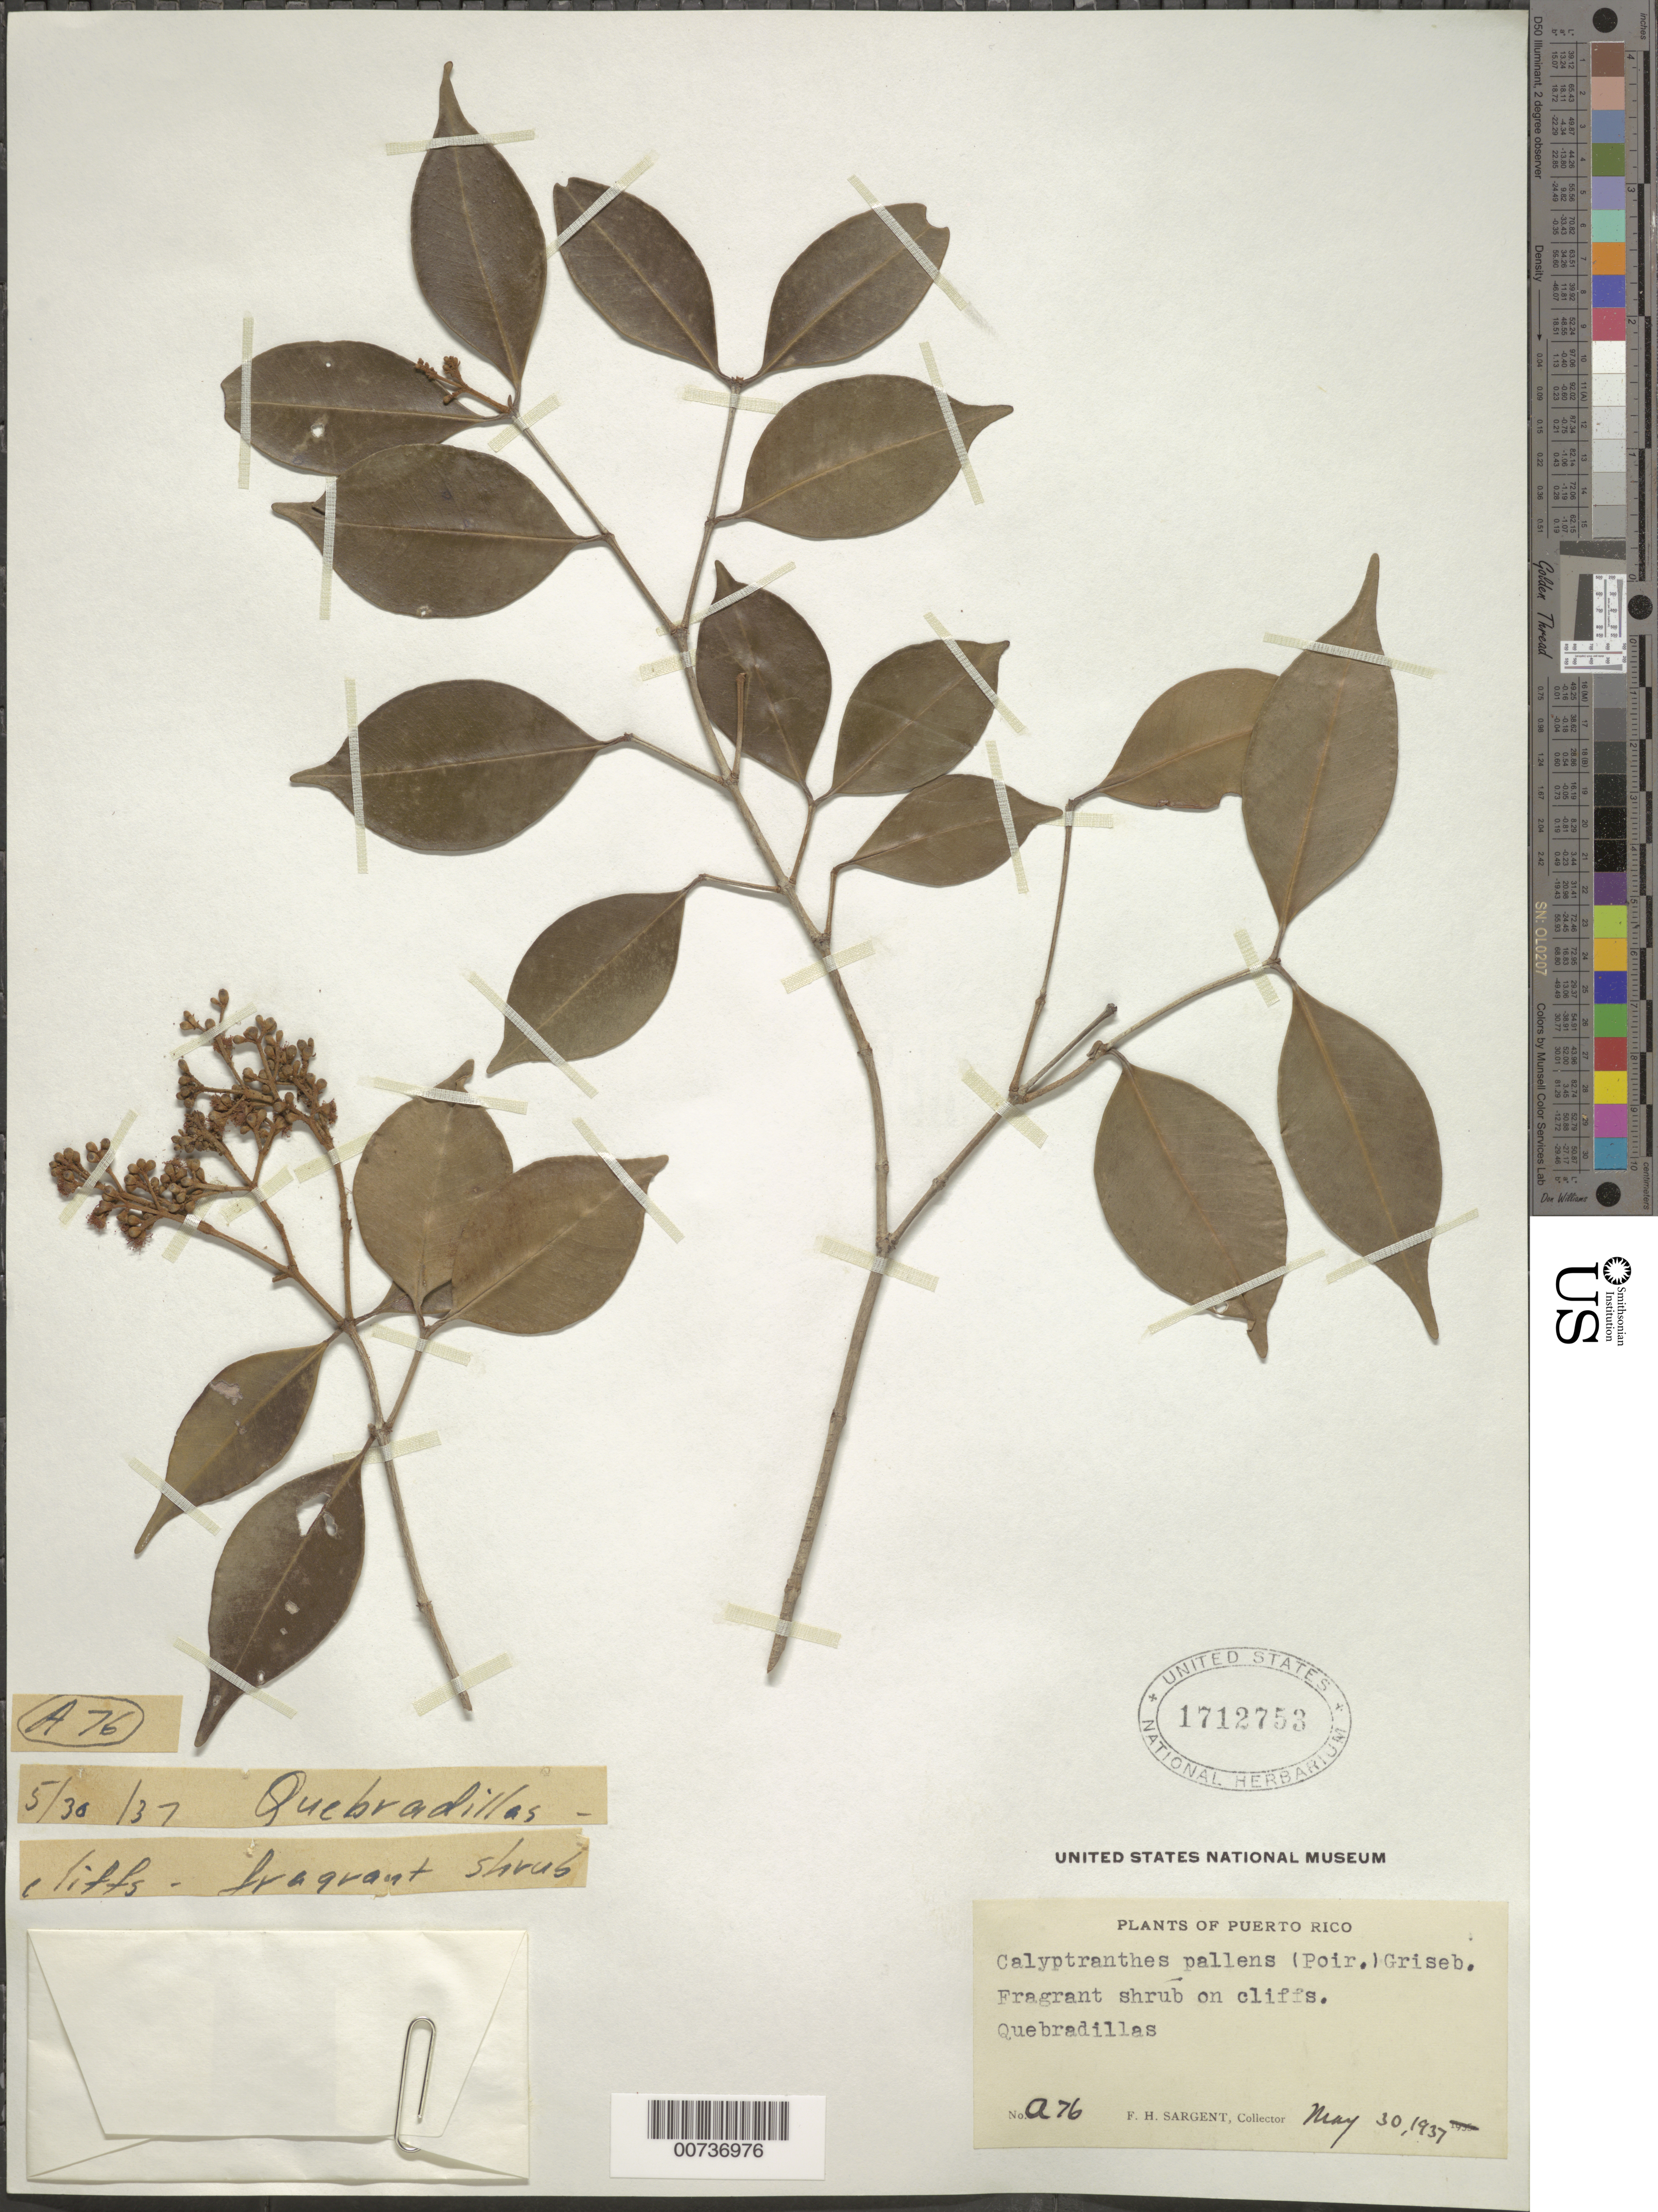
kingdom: Plantae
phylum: Tracheophyta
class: Magnoliopsida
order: Myrtales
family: Myrtaceae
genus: Myrcia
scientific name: Myrcia neopallens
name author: A.R. Lourenço & E. Lucas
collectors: F. H. Sargent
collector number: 76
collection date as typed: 30 May 1937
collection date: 1937-05-30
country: Puerto Rico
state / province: Quebradillas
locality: Quebradillas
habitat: On cliffs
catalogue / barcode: US 1712753